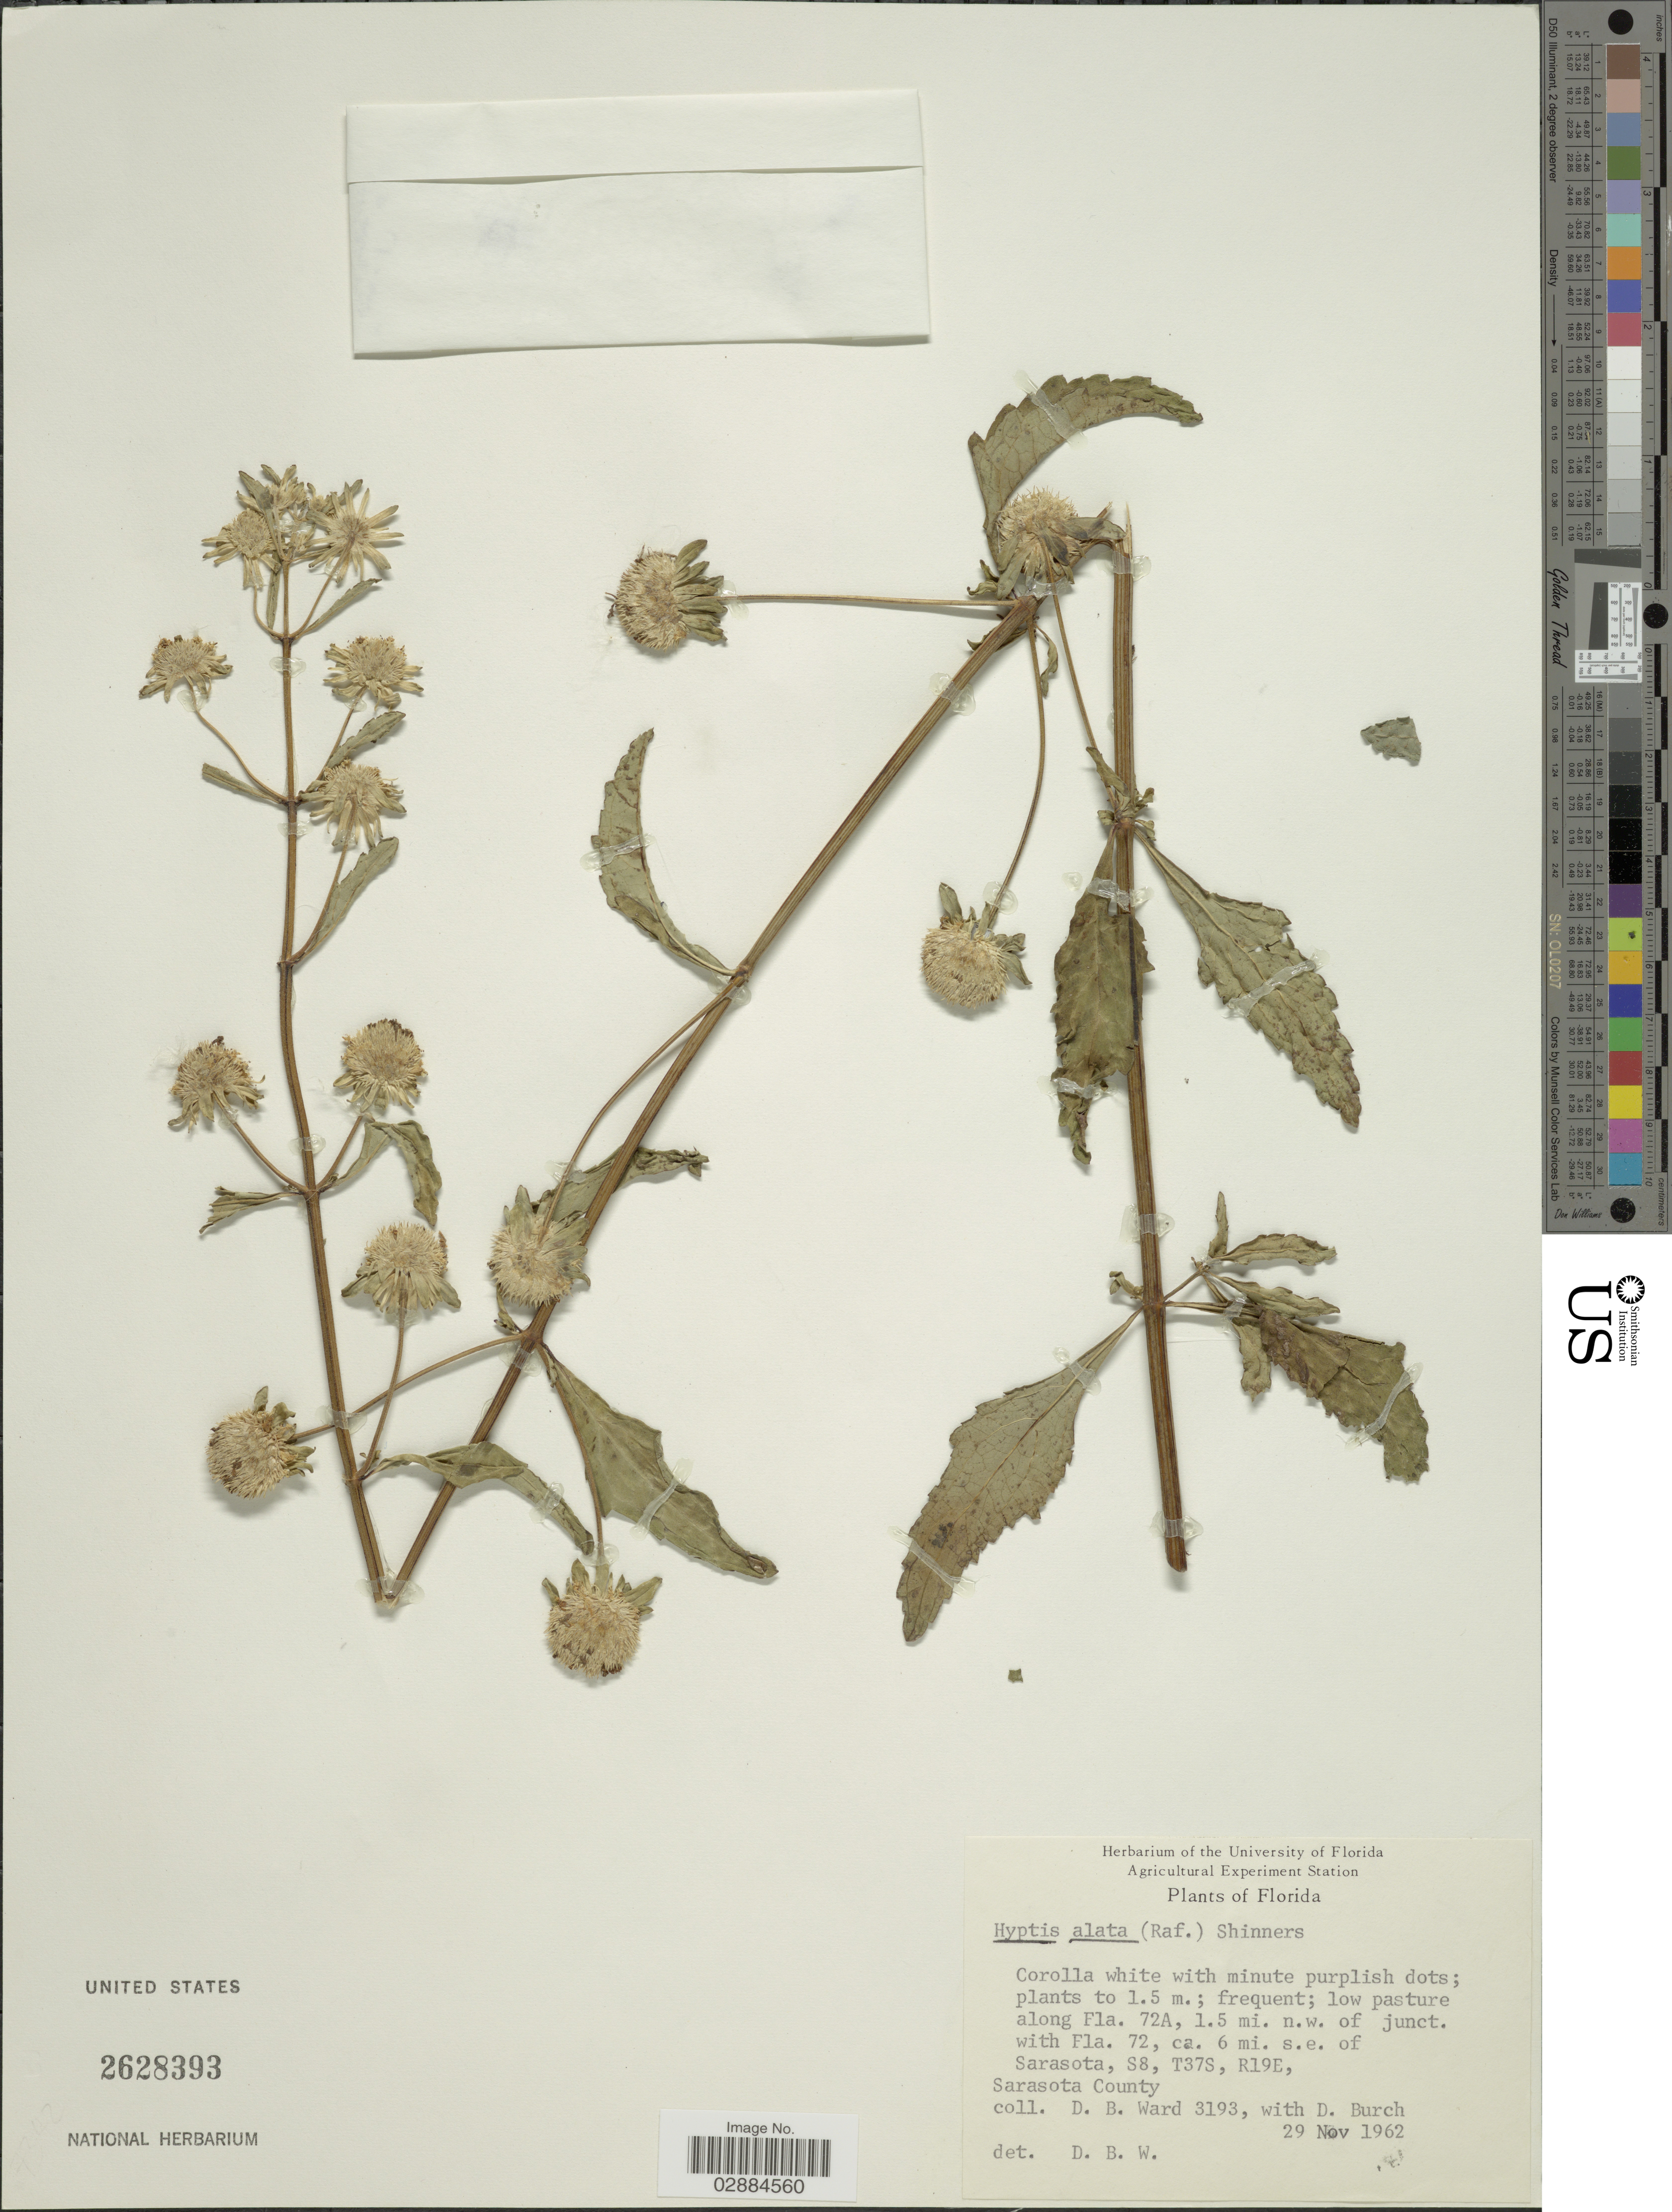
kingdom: Plantae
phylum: Tracheophyta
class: Magnoliopsida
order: Lamiales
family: Lamiaceae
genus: Hyptis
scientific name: Hyptis alata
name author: (Raf.) Shinners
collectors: D. B. Ward & D. Burch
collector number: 3193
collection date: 1962-11-29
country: United States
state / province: Florida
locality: Along Fla. 72A, 1.5 mi. n.w. of junct. with Fla. 72, ca. 6 mi. s.e. of Sarasota, S8, T37S, R19E.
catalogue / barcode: US 2628393